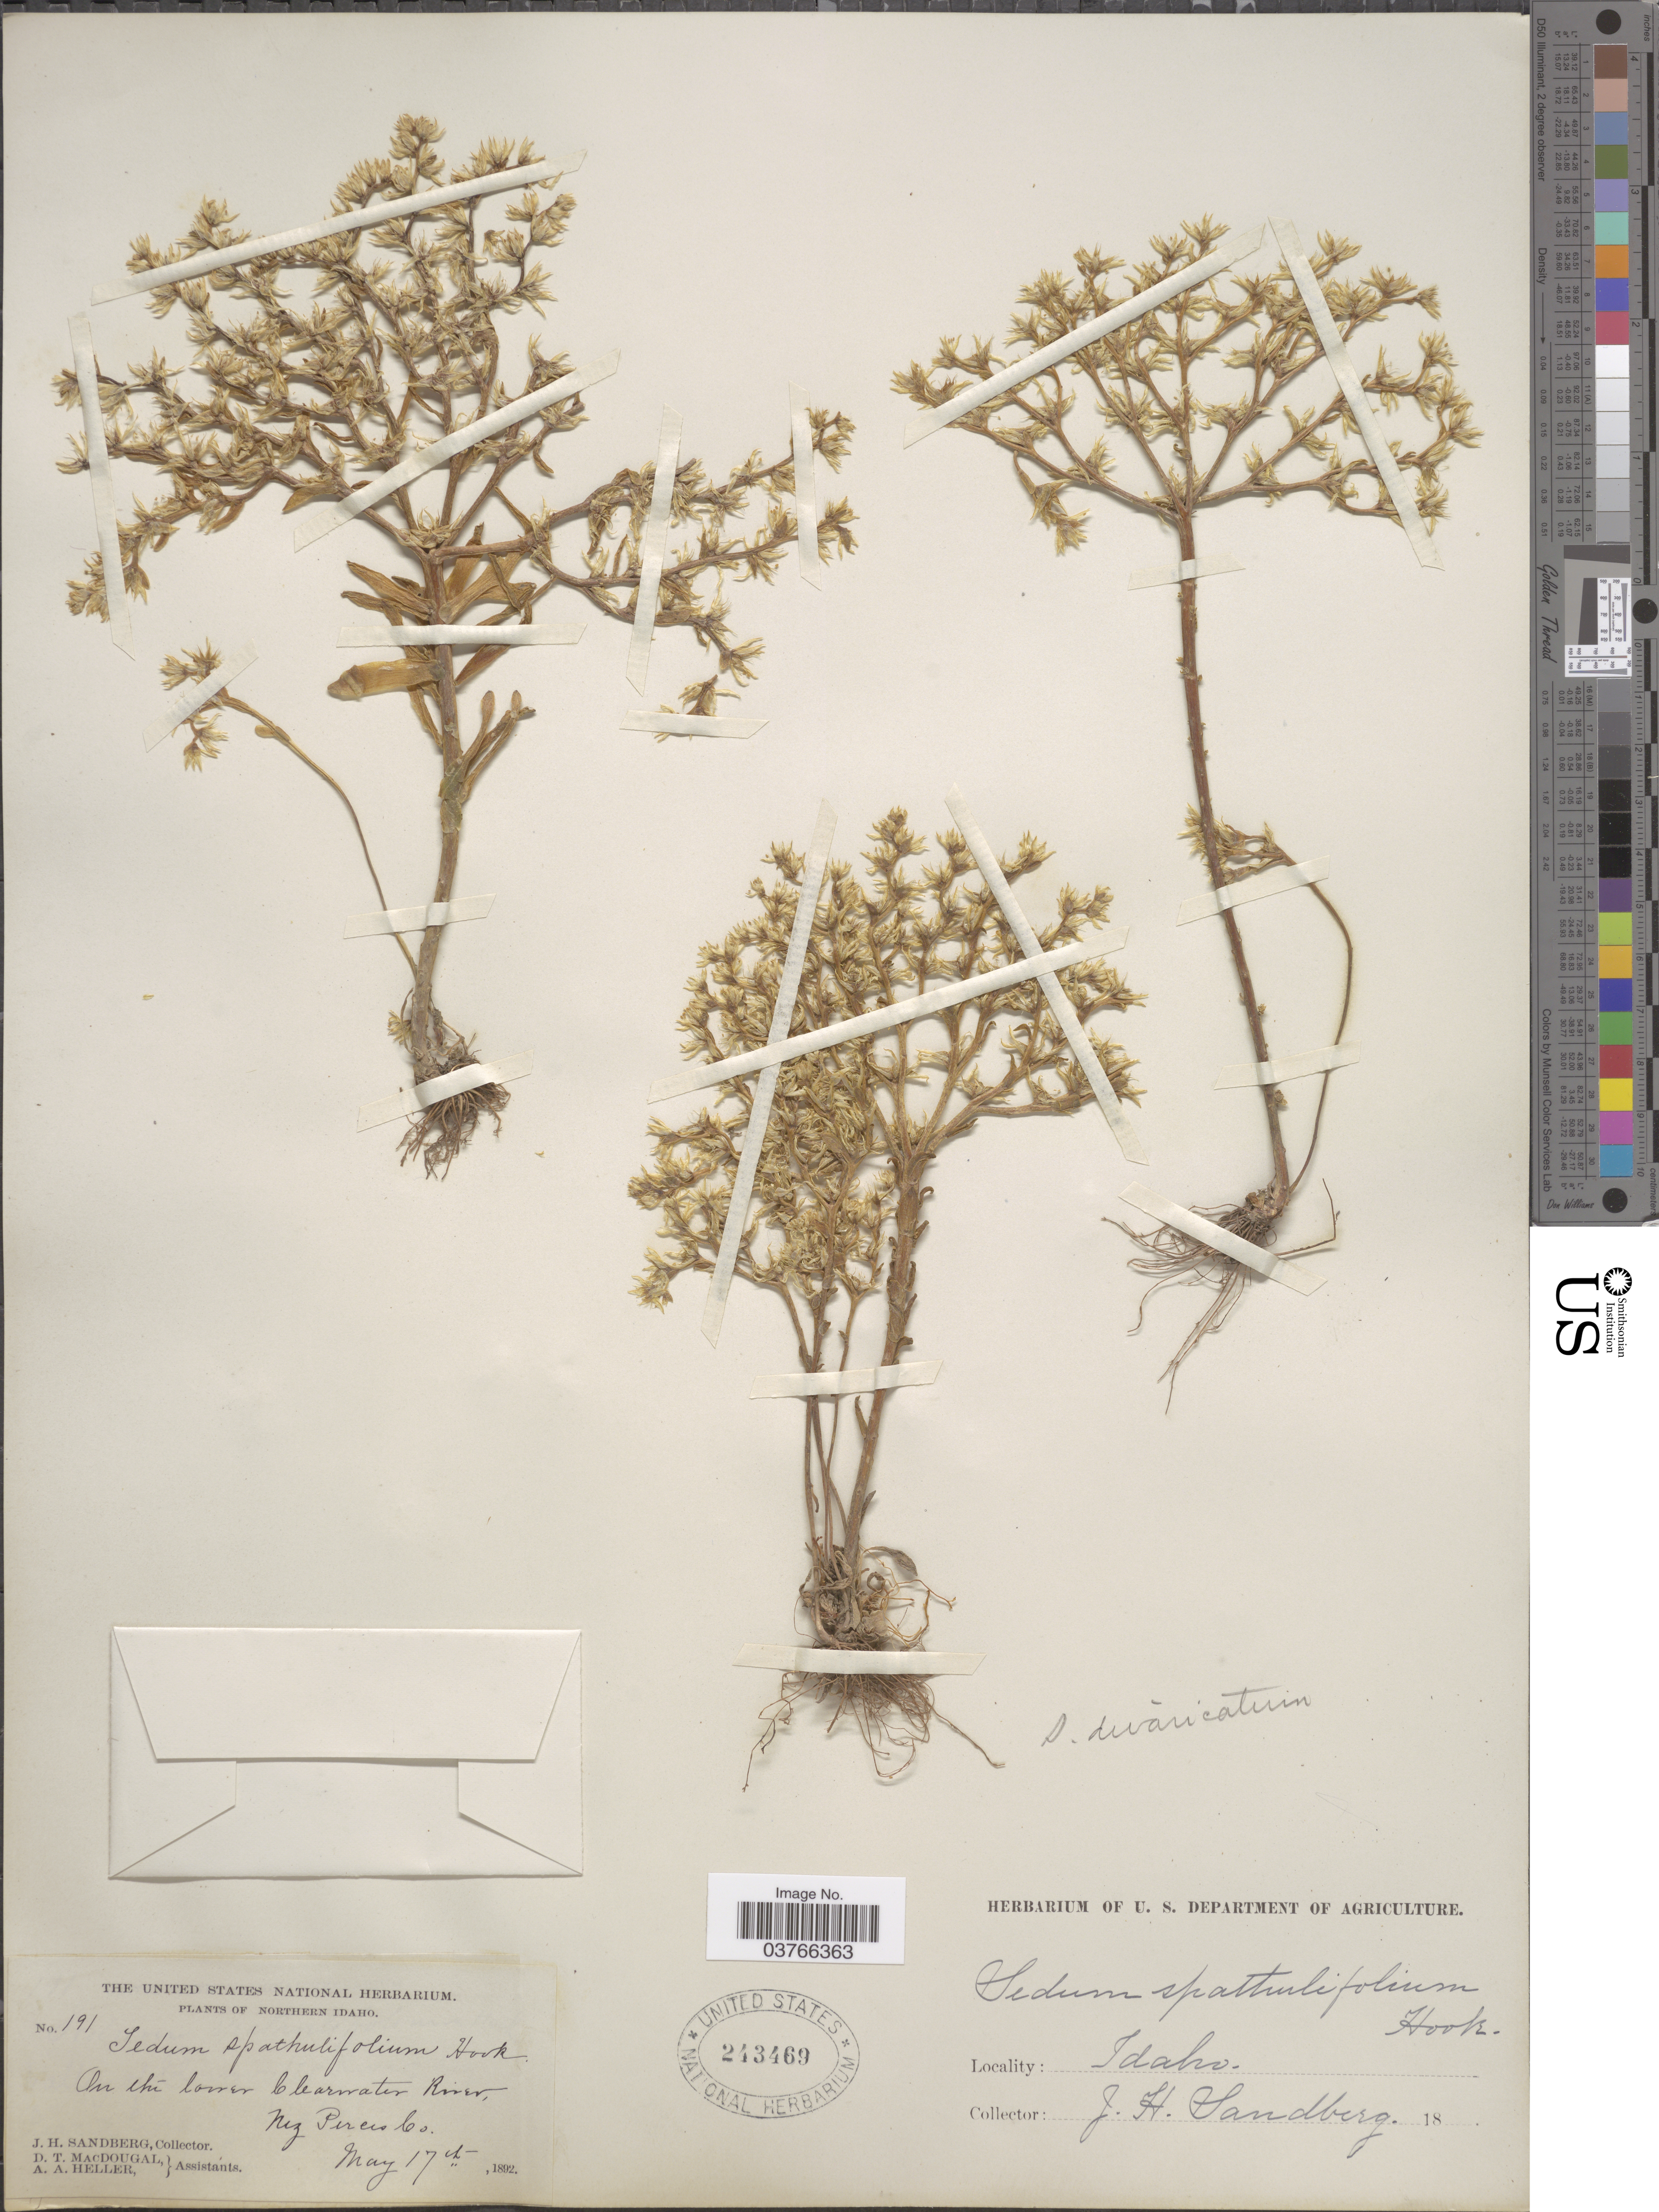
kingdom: Plantae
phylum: Tracheophyta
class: Magnoliopsida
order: Saxifragales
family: Crassulaceae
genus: Sedum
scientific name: Sedum leibergii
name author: Britton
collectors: J. H. Sandberg, D. T. MacDougal & A. A. Heller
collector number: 191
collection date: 1892-05-17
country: United States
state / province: Idaho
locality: Northern Idaho. On the lower Clearwater River, Nez Perces Co.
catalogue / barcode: US 243469